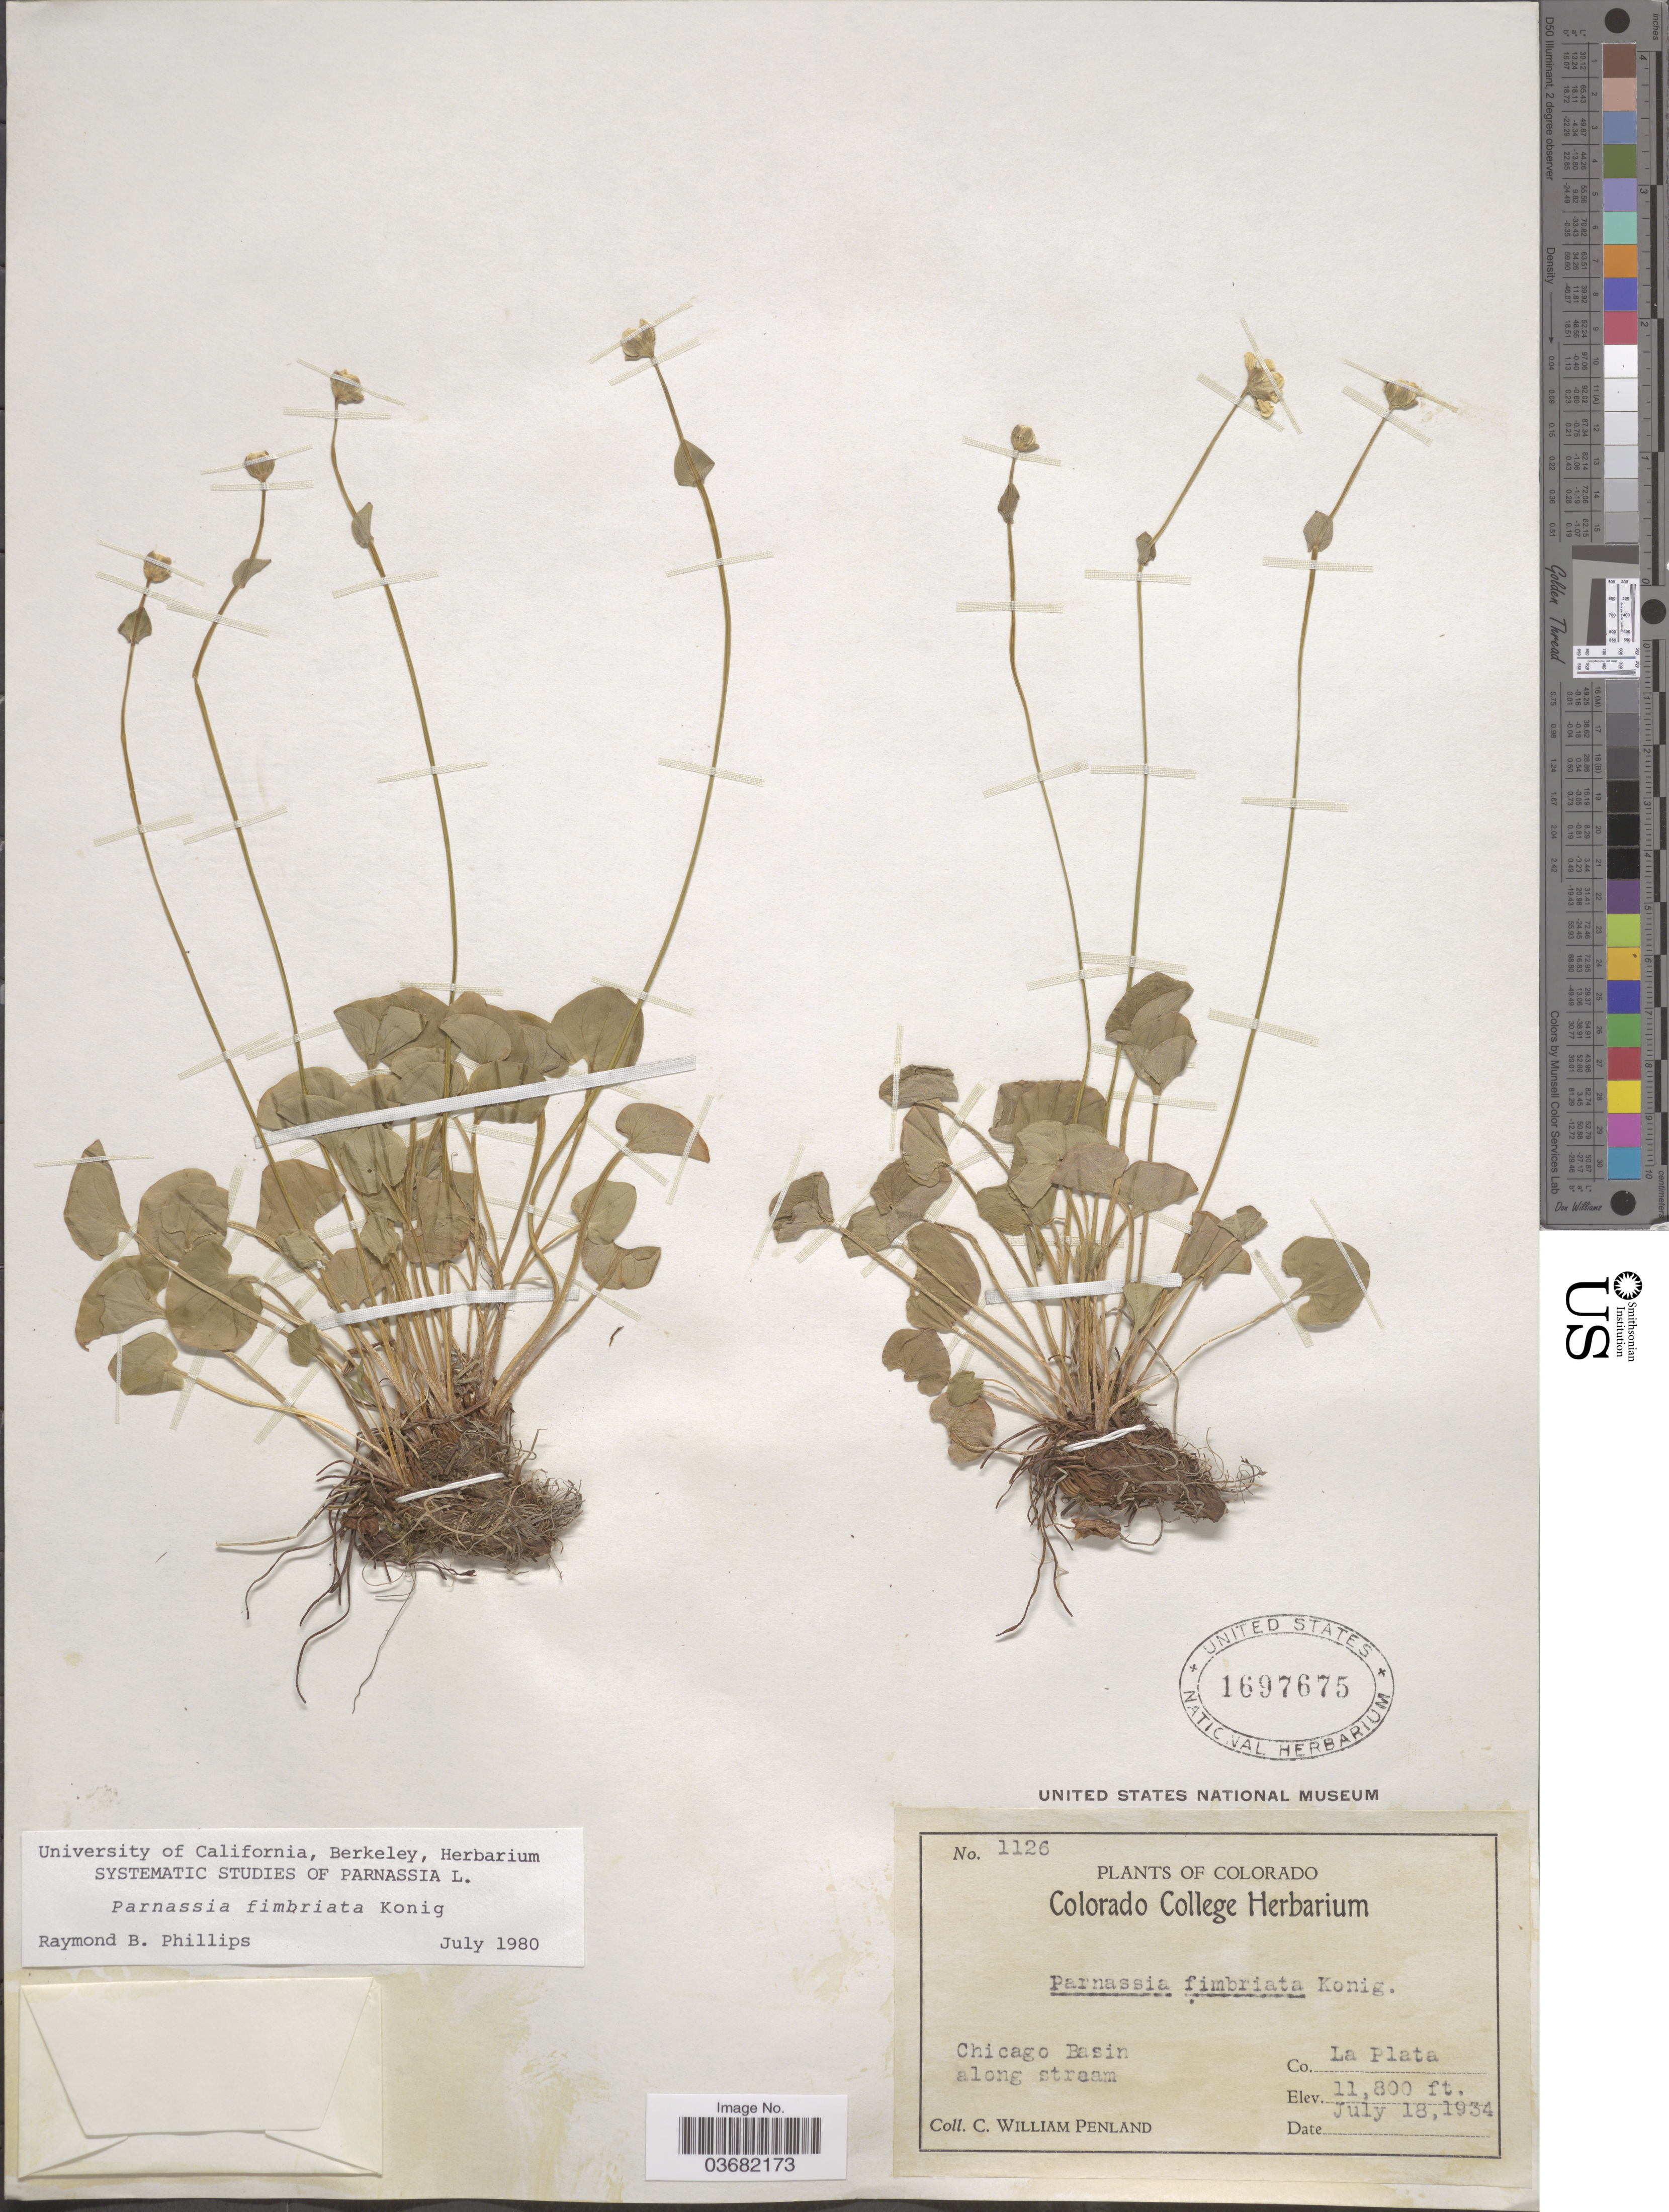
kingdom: Plantae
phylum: Tracheophyta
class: Magnoliopsida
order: Celastrales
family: Parnassiaceae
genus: Parnassia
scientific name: Parnassia fimbriata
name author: K.D. Koenig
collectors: C. W. Penland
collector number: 1126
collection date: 1934-07-18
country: United States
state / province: Colorado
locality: Chicago Basin along stream. Co. La Plata.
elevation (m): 3597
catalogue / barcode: US 1697675